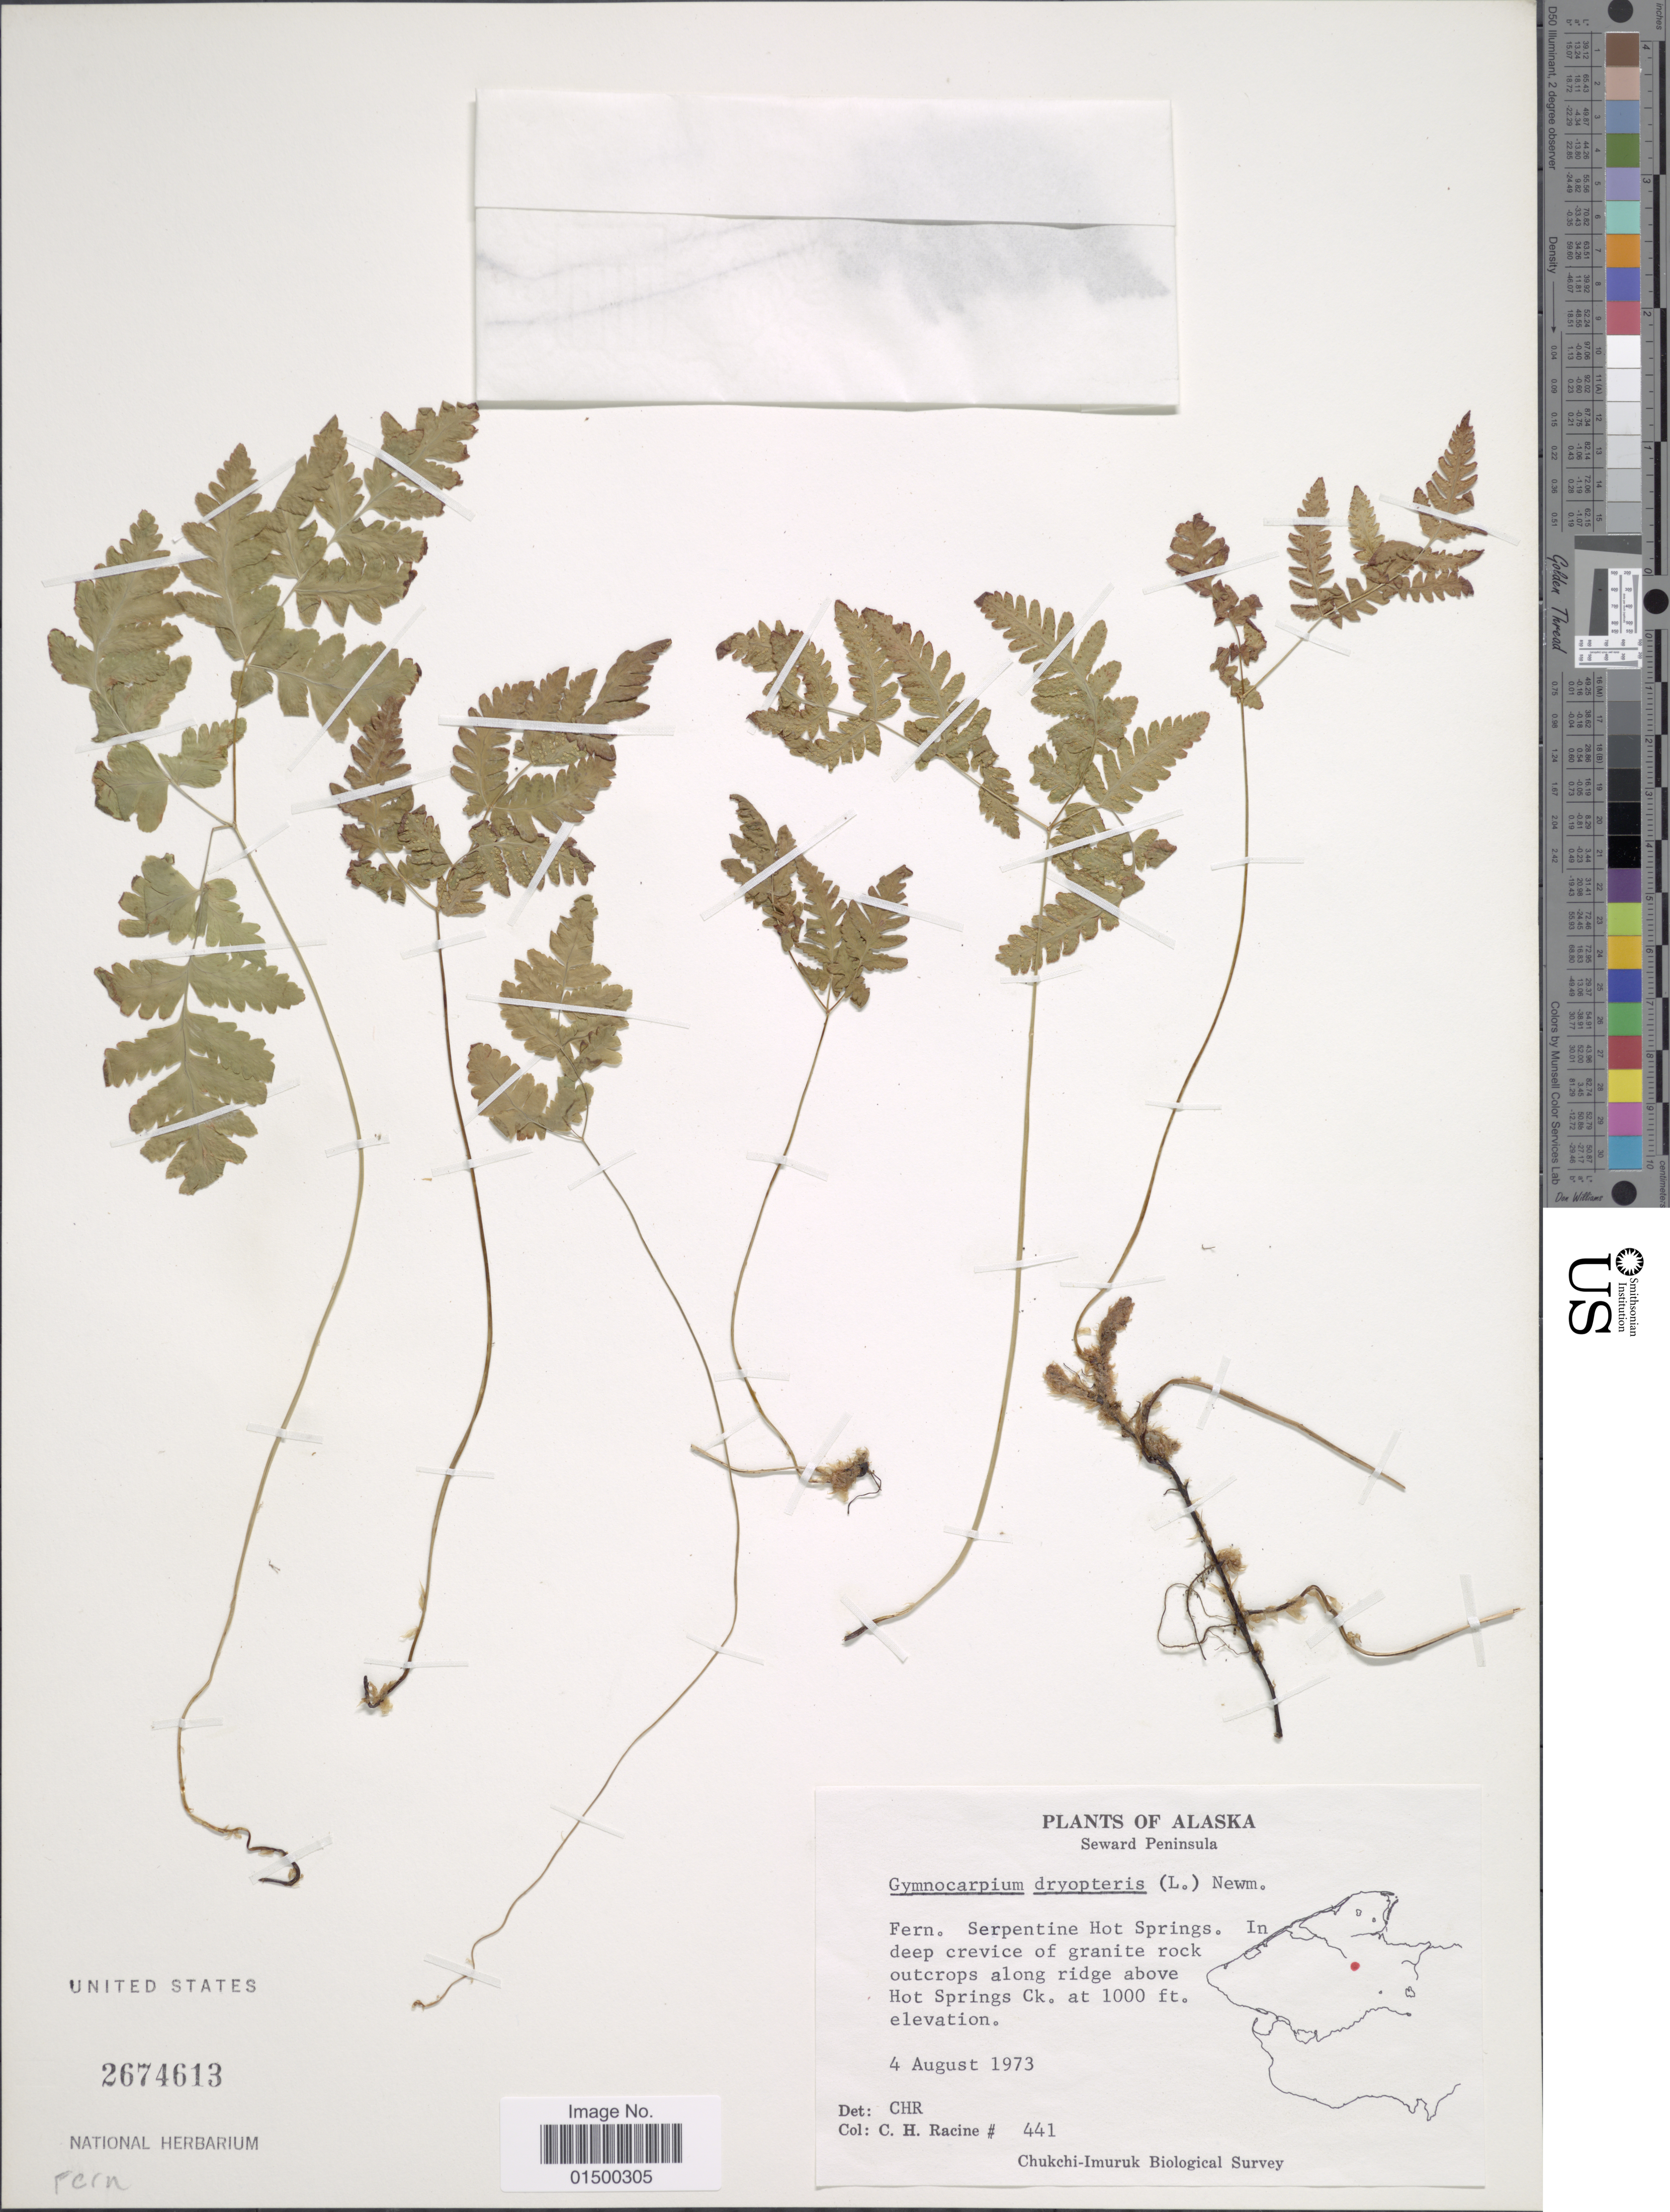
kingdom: Plantae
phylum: Tracheophyta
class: Polypodiopsida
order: Polypodiales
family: Cystopteridaceae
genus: Gymnocarpium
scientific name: Gymnocarpium dryopteris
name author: (L.) Newman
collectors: C. Racine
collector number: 441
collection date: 1973-08-04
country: United States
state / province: Alaska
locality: Seward Peninsula. Fern. Serpentine Hot Springs. Hot Springs Ck.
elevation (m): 305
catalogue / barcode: US 2674613